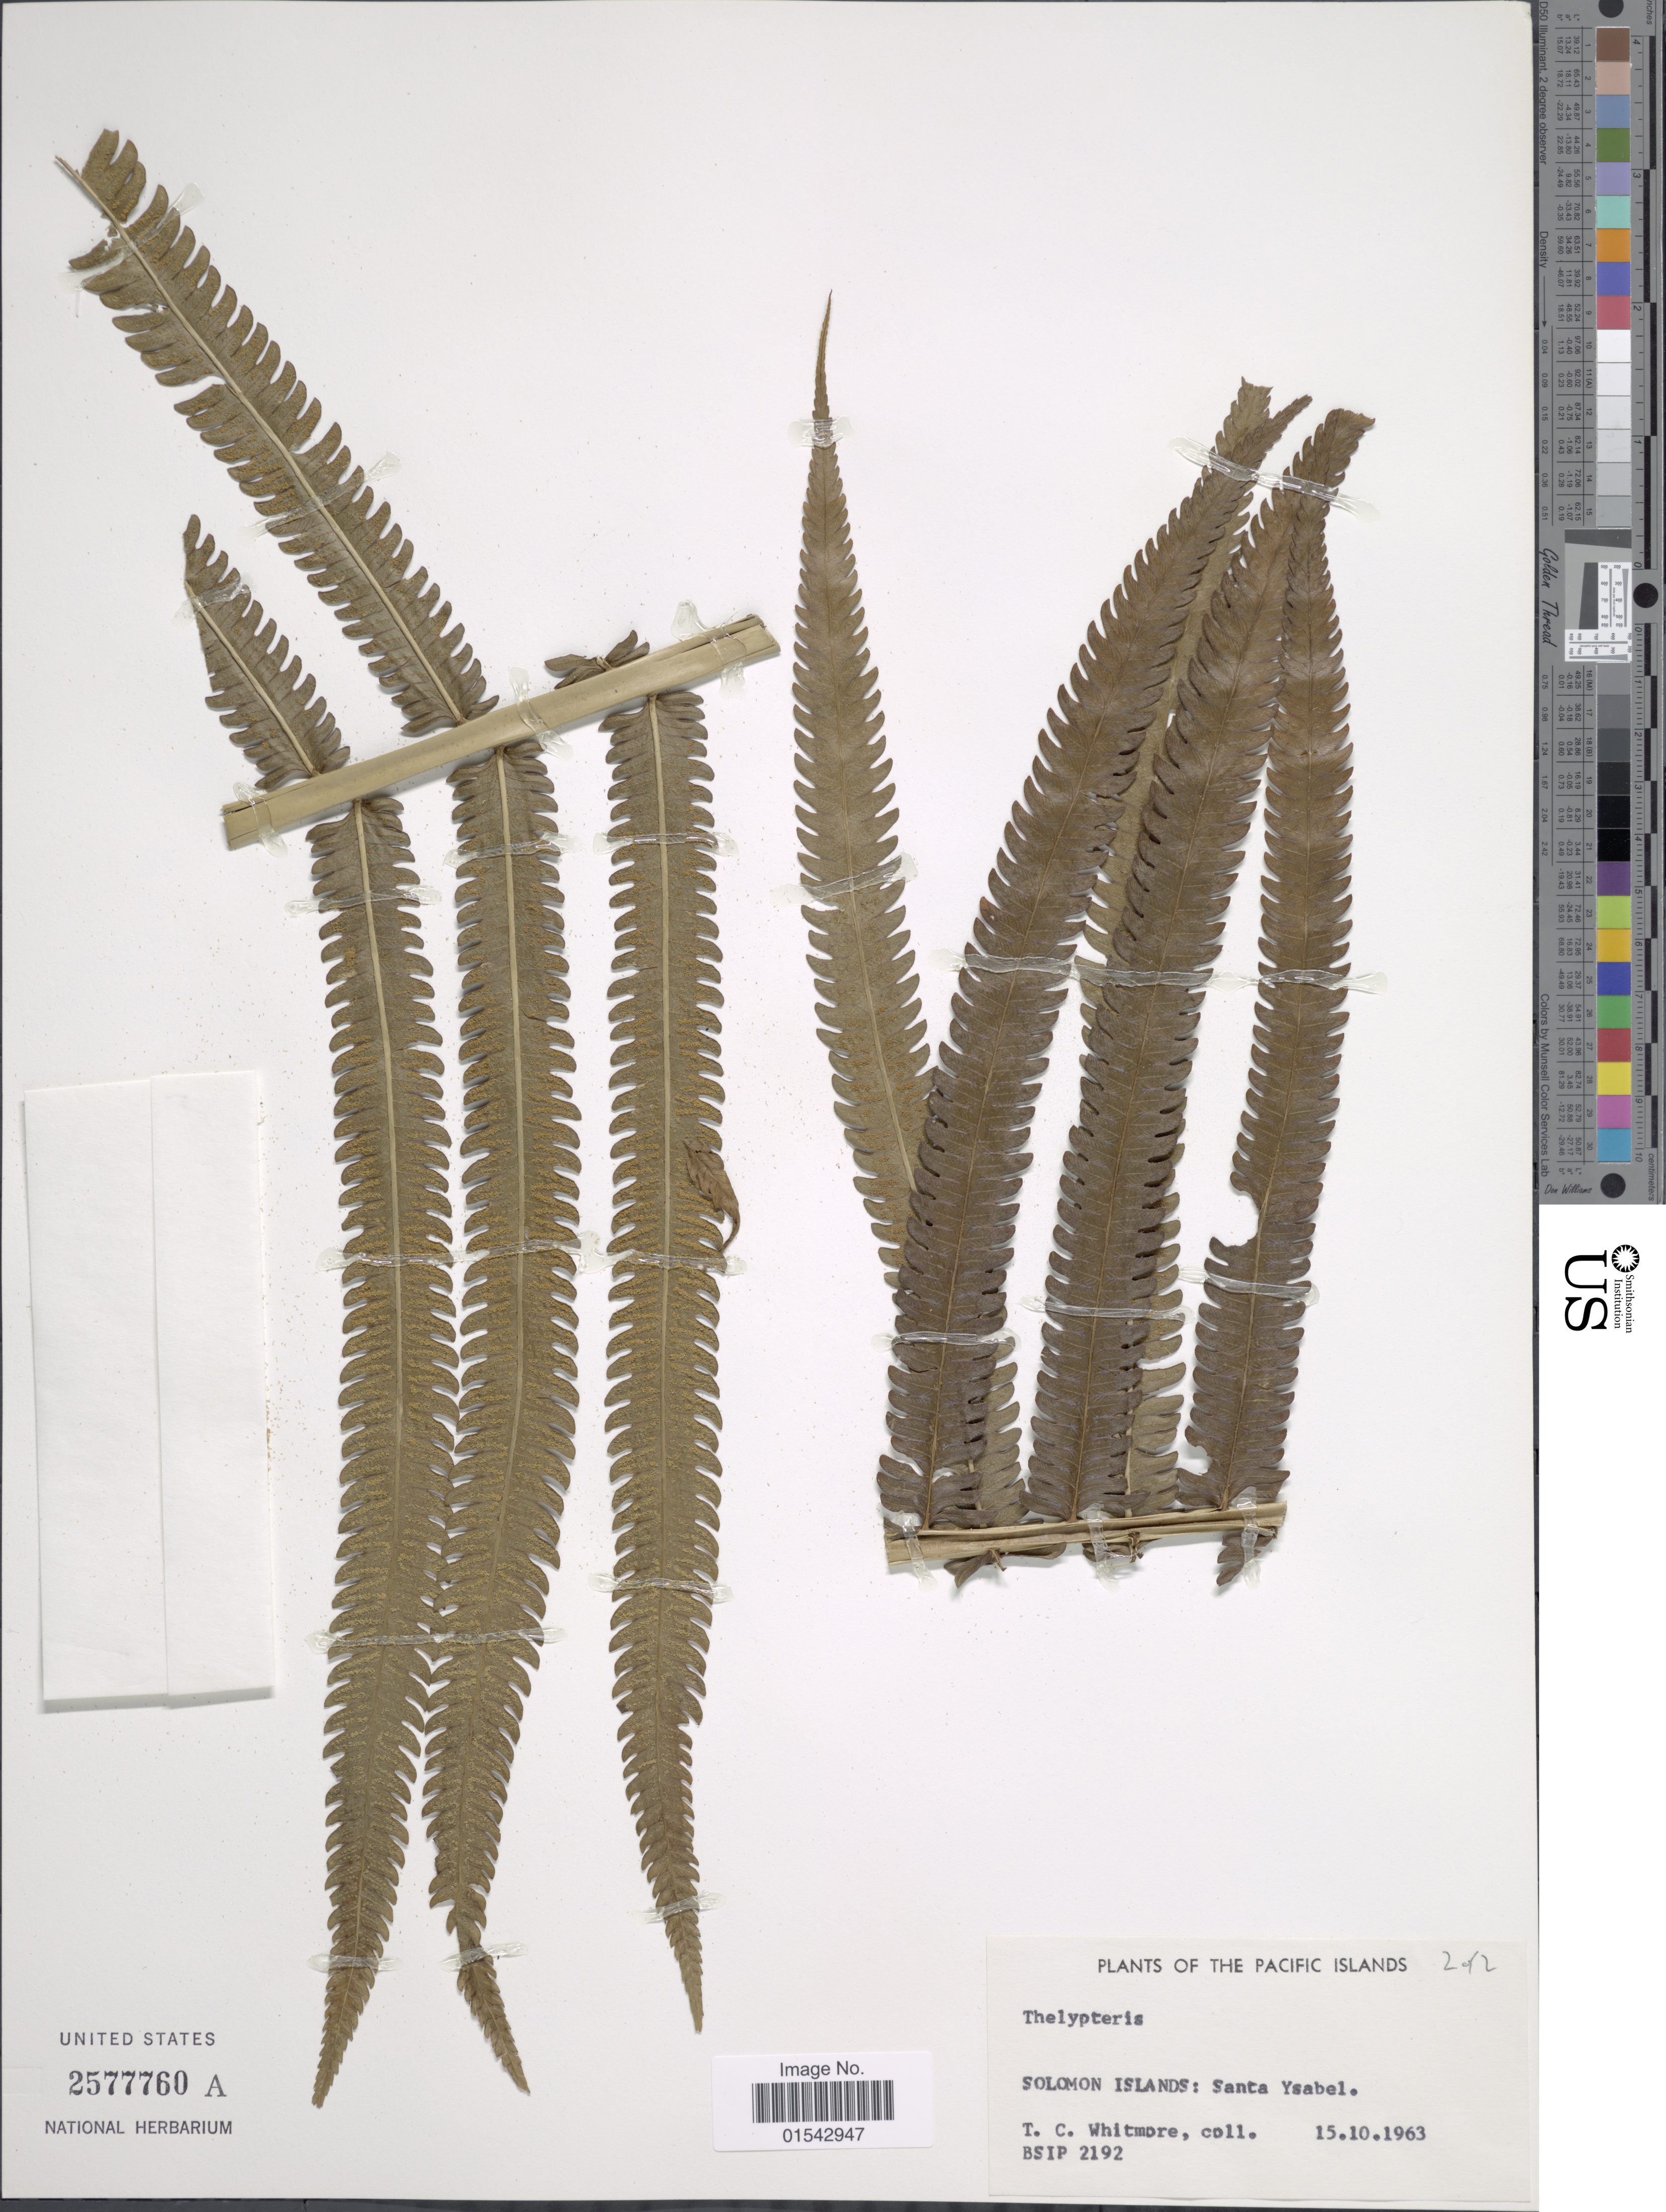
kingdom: Plantae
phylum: Tracheophyta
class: Polypodiopsida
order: Polypodiales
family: Thelypteridaceae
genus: Cyclosorus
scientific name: Cyclosorus sp.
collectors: T. C. Whitmore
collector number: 2192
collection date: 1963-10-15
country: Solomon Islands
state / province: Solomon Islands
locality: Solomon Islands: Santa Ysabel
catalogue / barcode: US 2577760A